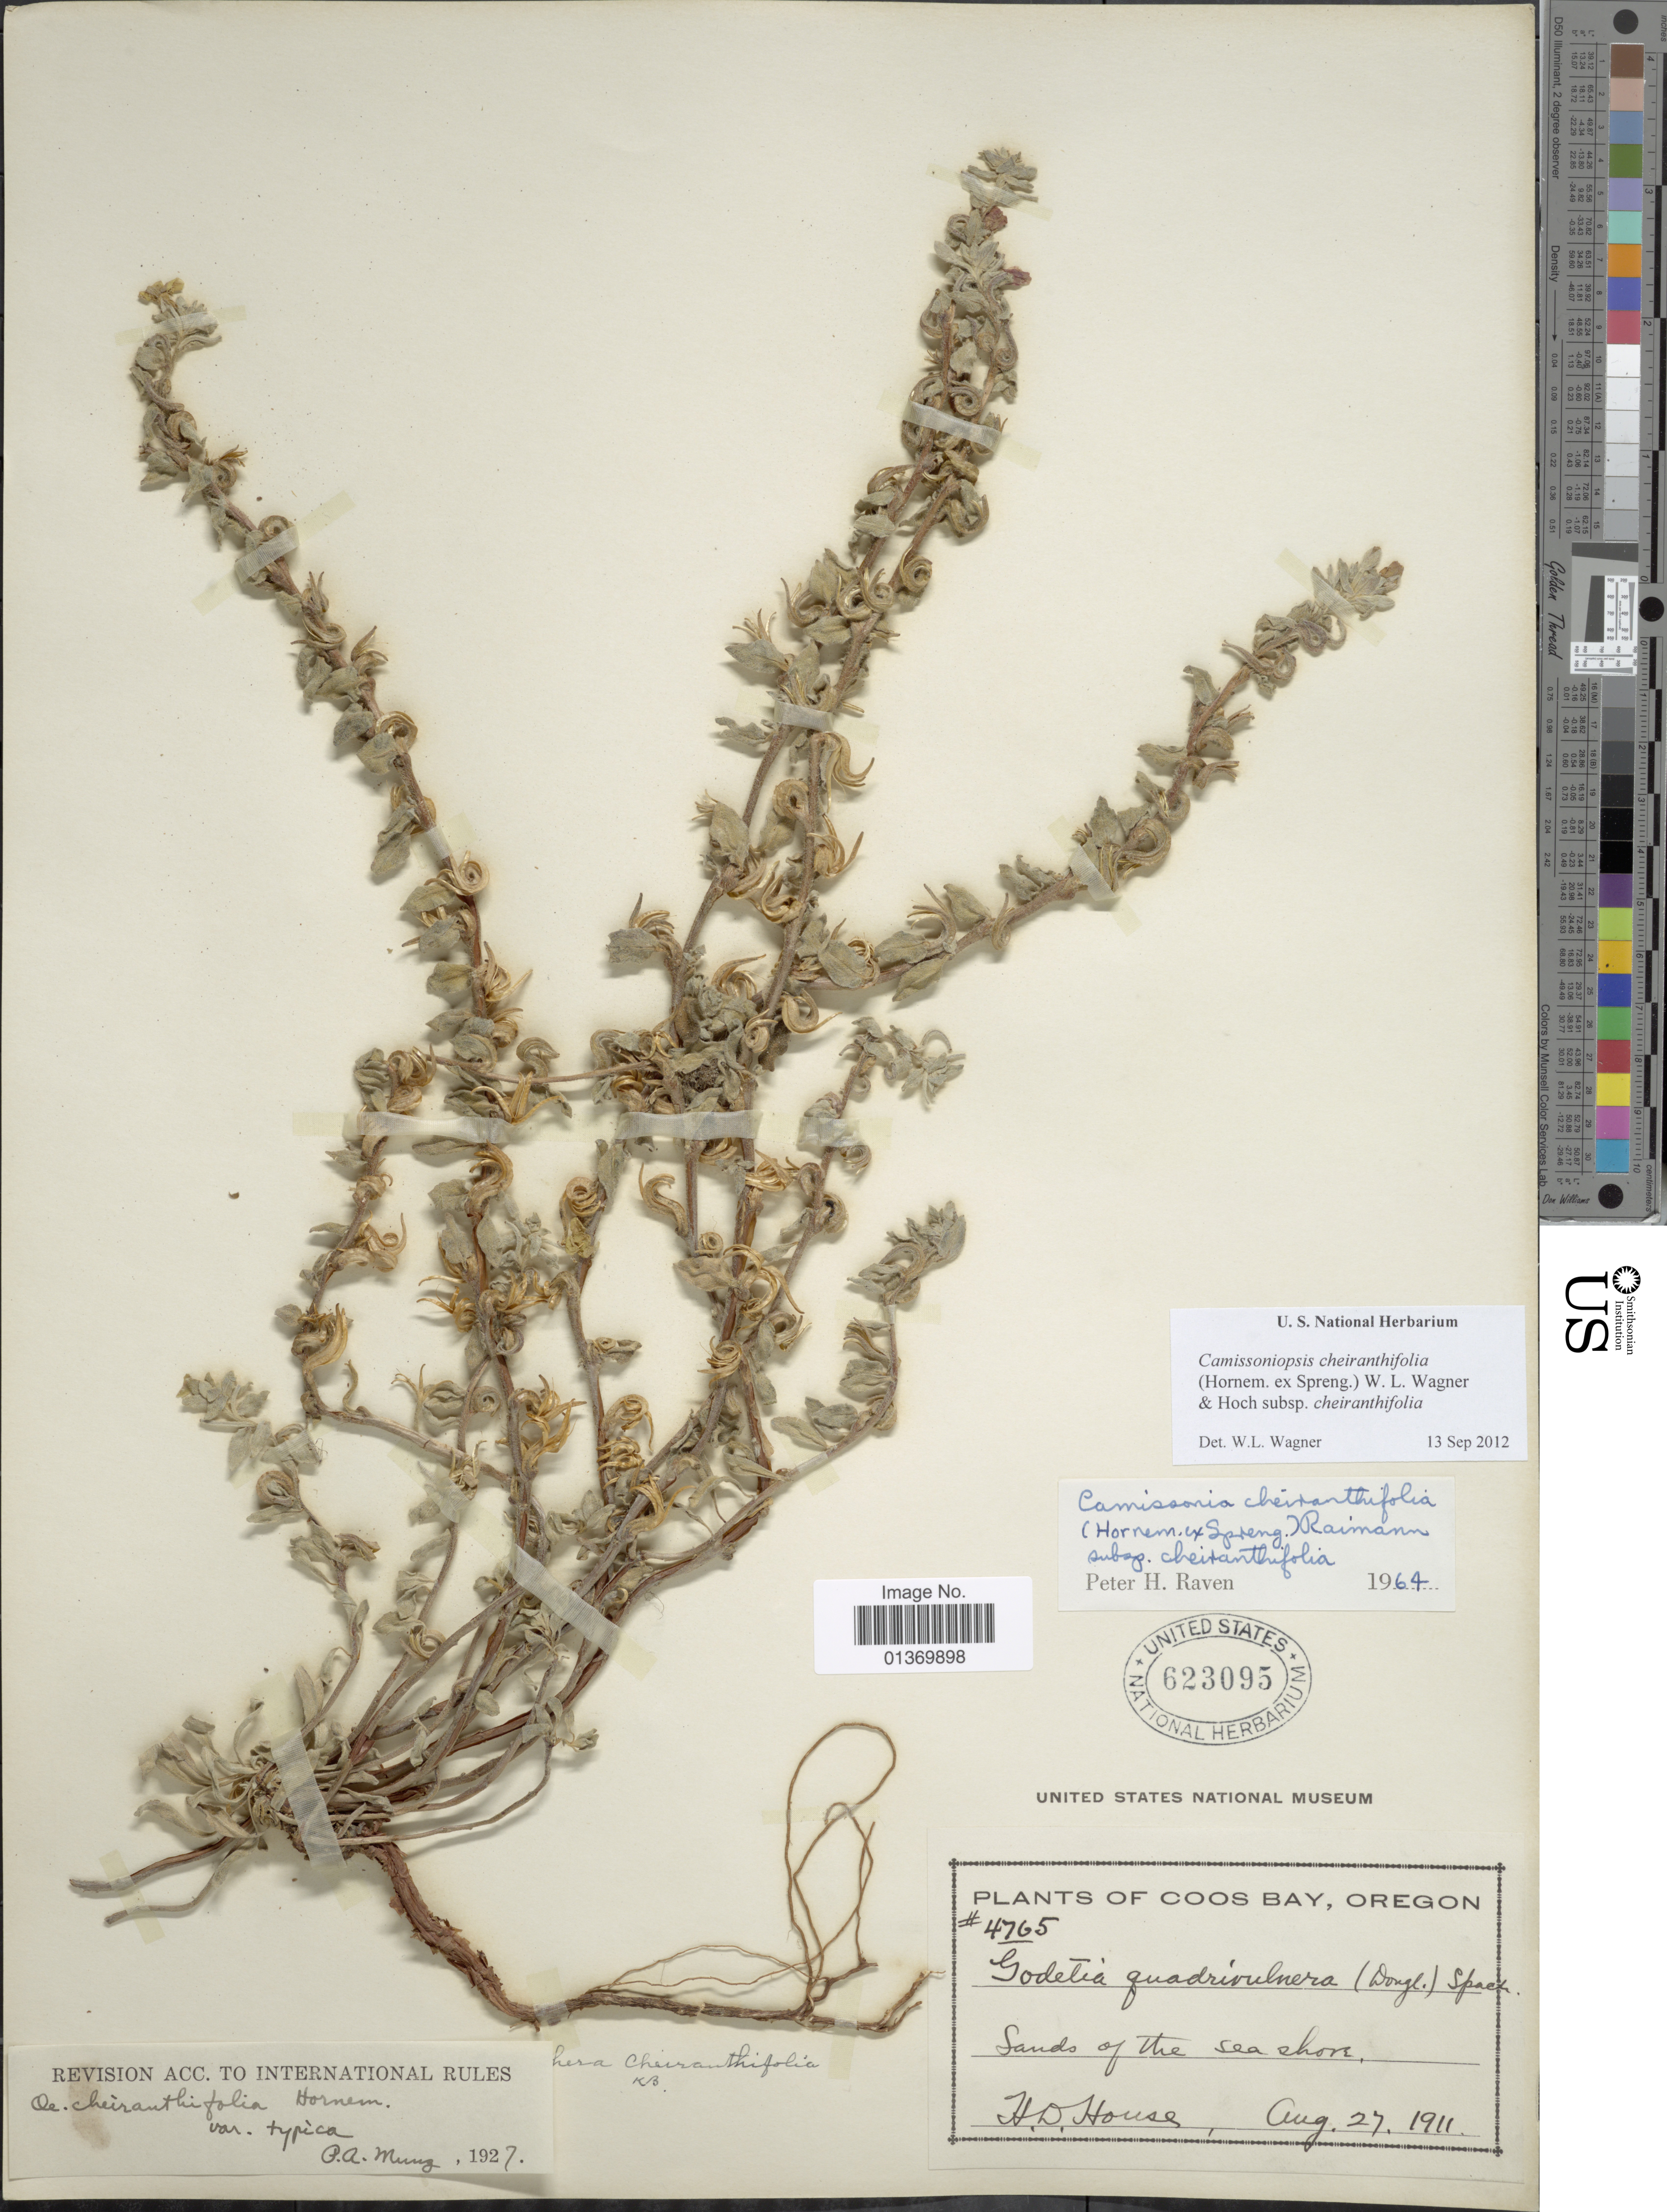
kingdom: Plantae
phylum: Tracheophyta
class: Magnoliopsida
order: Myrtales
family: Onagraceae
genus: Camissoniopsis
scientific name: Camissoniopsis cheiranthifolia subsp. cheiranthifolia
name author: (Hornem. ex Spreng.) W.L. Wagner & Hoch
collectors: H. D. House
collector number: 4765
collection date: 1911-08-27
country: United States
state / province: Oregon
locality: Coos Bay, Sands of the sea shore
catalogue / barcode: US 623095